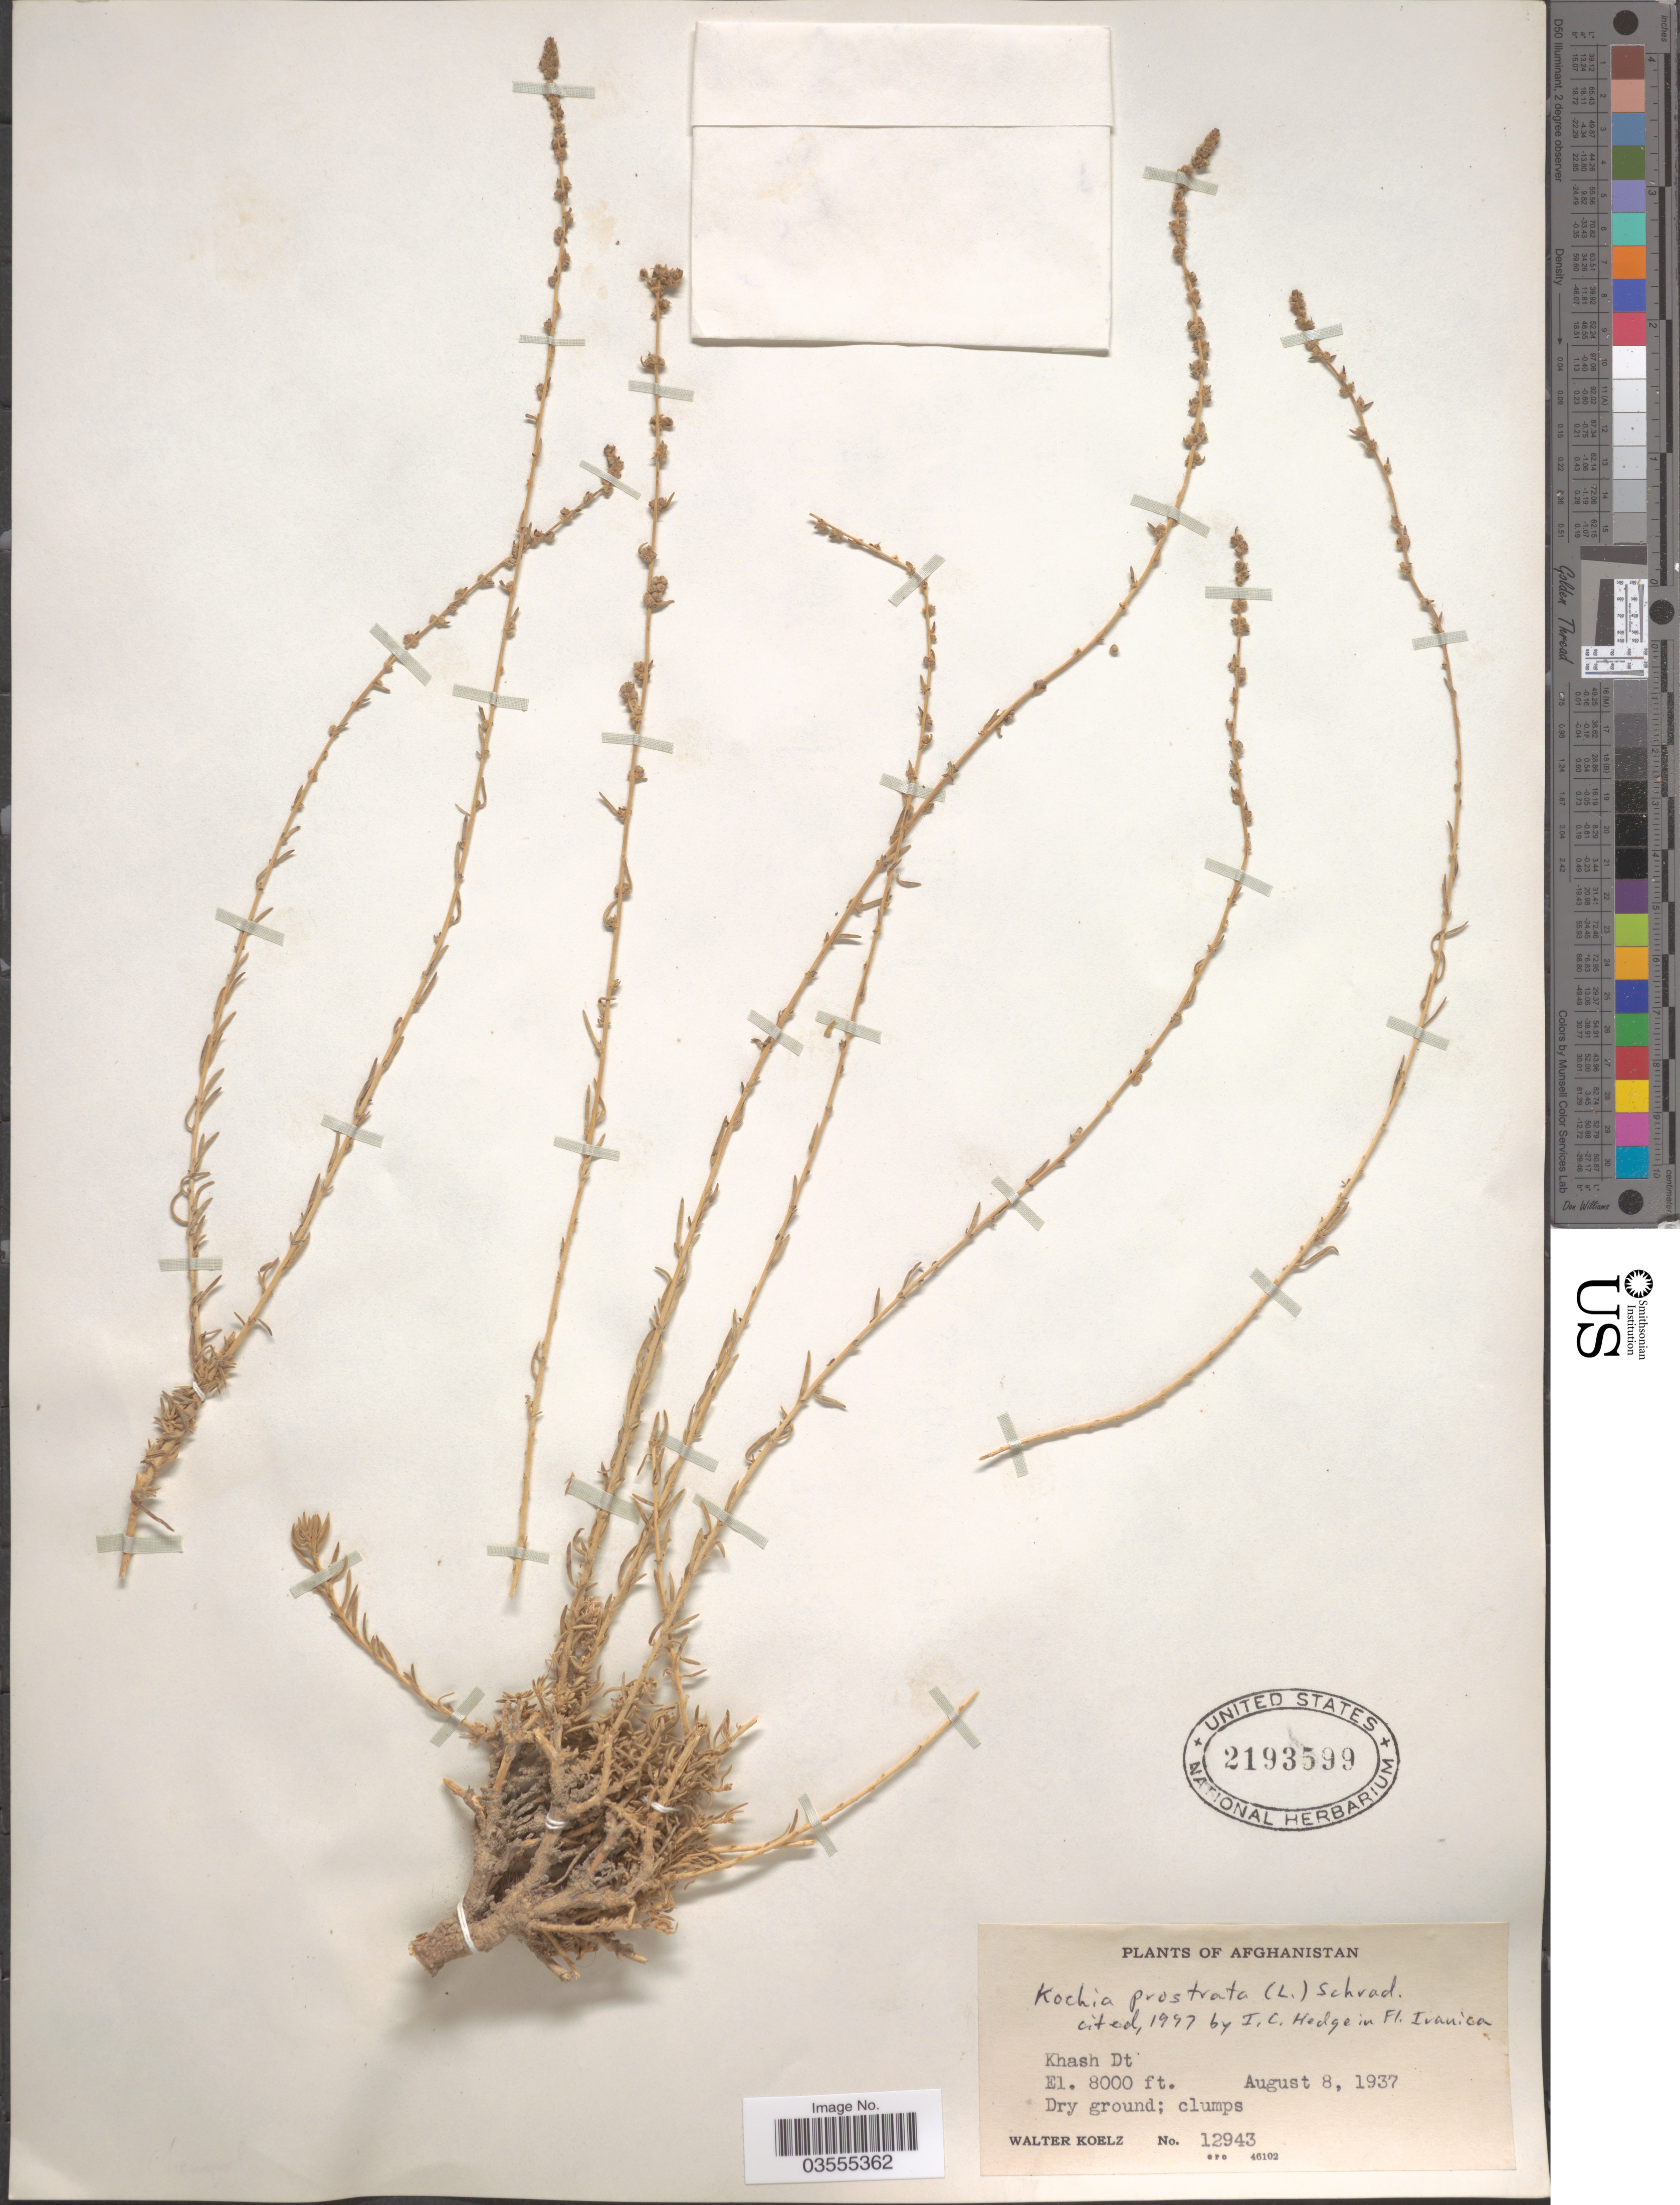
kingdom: Plantae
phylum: Tracheophyta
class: Magnoliopsida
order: Caryophyllales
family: Amaranthaceae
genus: Bassia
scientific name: Bassia prostrata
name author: (L.) Beck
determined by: U.S. National Herbarium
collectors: W. N. Koelz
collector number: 12943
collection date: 1937-08-08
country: Afghanistan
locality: Khash Dt.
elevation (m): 2438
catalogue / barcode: US 2193599